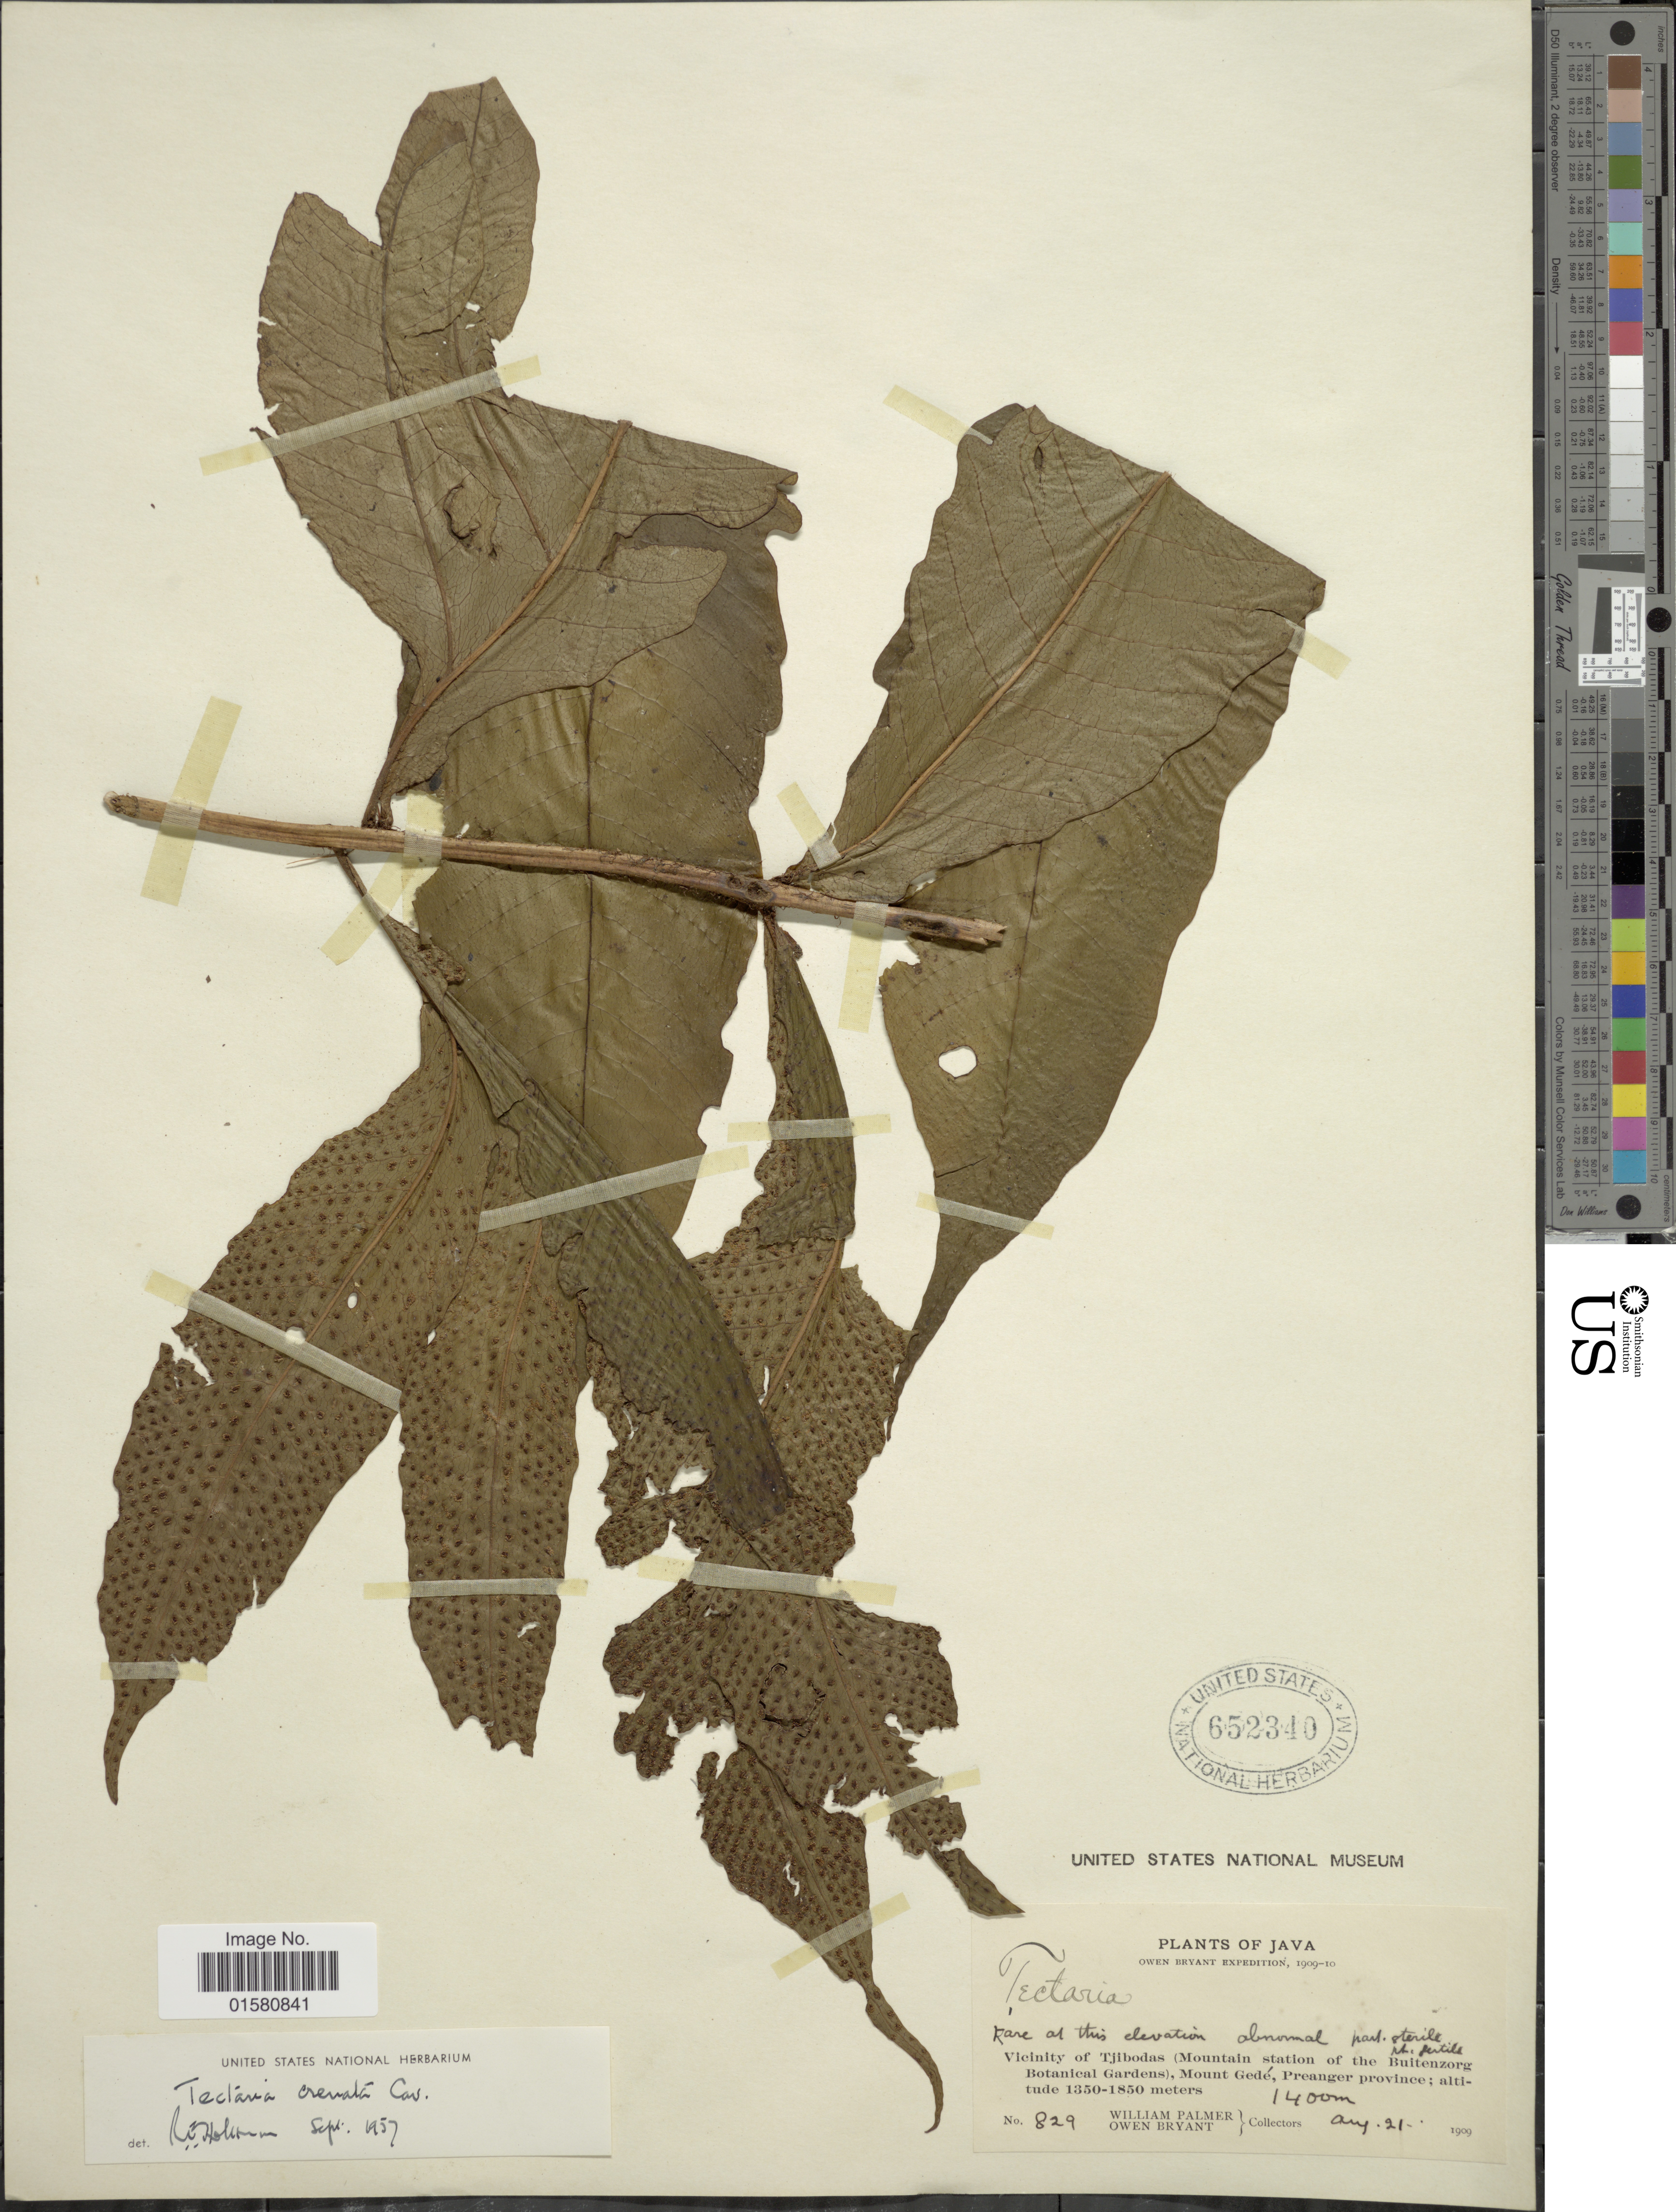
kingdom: Plantae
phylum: Tracheophyta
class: Polypodiopsida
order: Polypodiales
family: Tectariaceae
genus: Tectaria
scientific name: Tectaria crenata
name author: Cav.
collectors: W. Palmer & O. Bryant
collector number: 829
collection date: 1909-08-21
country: Indonesia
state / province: Java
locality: Vicinity of Tjibodas (Mountain station of the Buitenzorg Botanical Gardens), Mount Gede, Preanger province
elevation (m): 1400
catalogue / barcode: US 652340